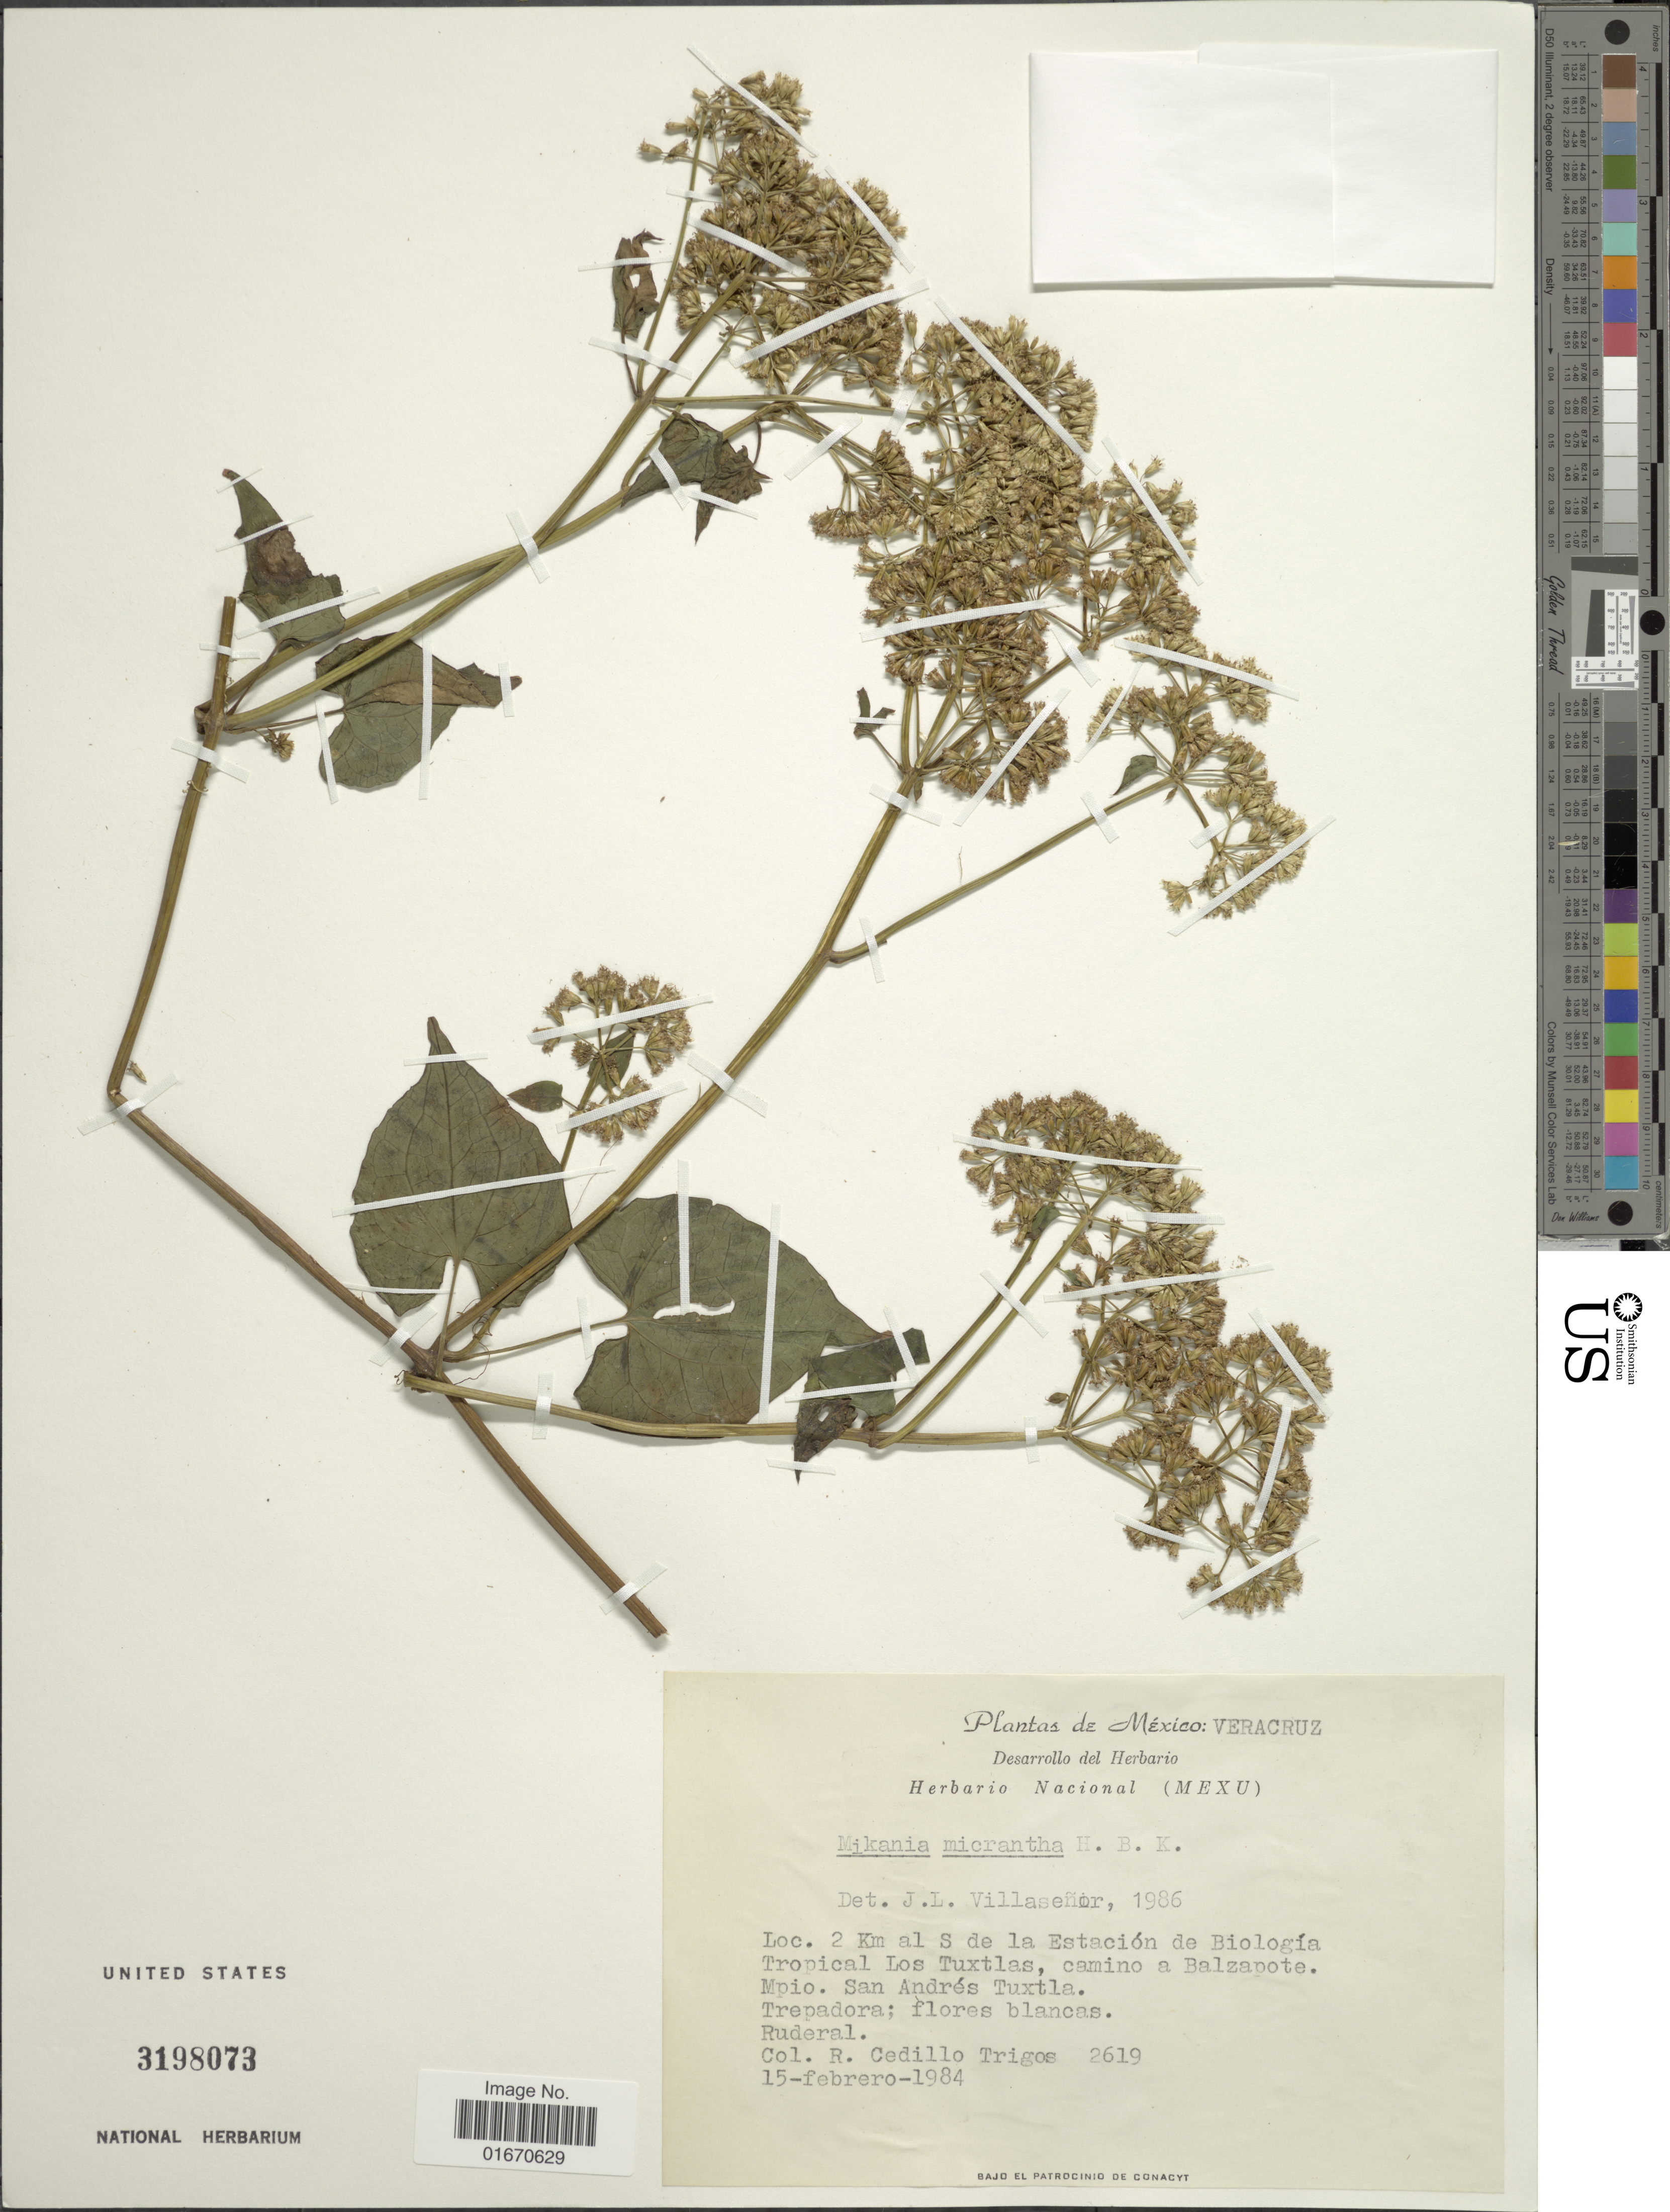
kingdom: Plantae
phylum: Tracheophyta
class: Magnoliopsida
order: Asterales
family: Asteraceae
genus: Mikania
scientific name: Mikania micrantha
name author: Kunth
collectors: R. Cadillo T.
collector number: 2619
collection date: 1984-02-15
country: Mexico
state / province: Veracruz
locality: Veracruz, 2 km al S de la Estacion de Biologica Tropical Los Tuxtlas, camino a Balzapote, Mpio. San Andres Tuxtla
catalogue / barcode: US 3198073